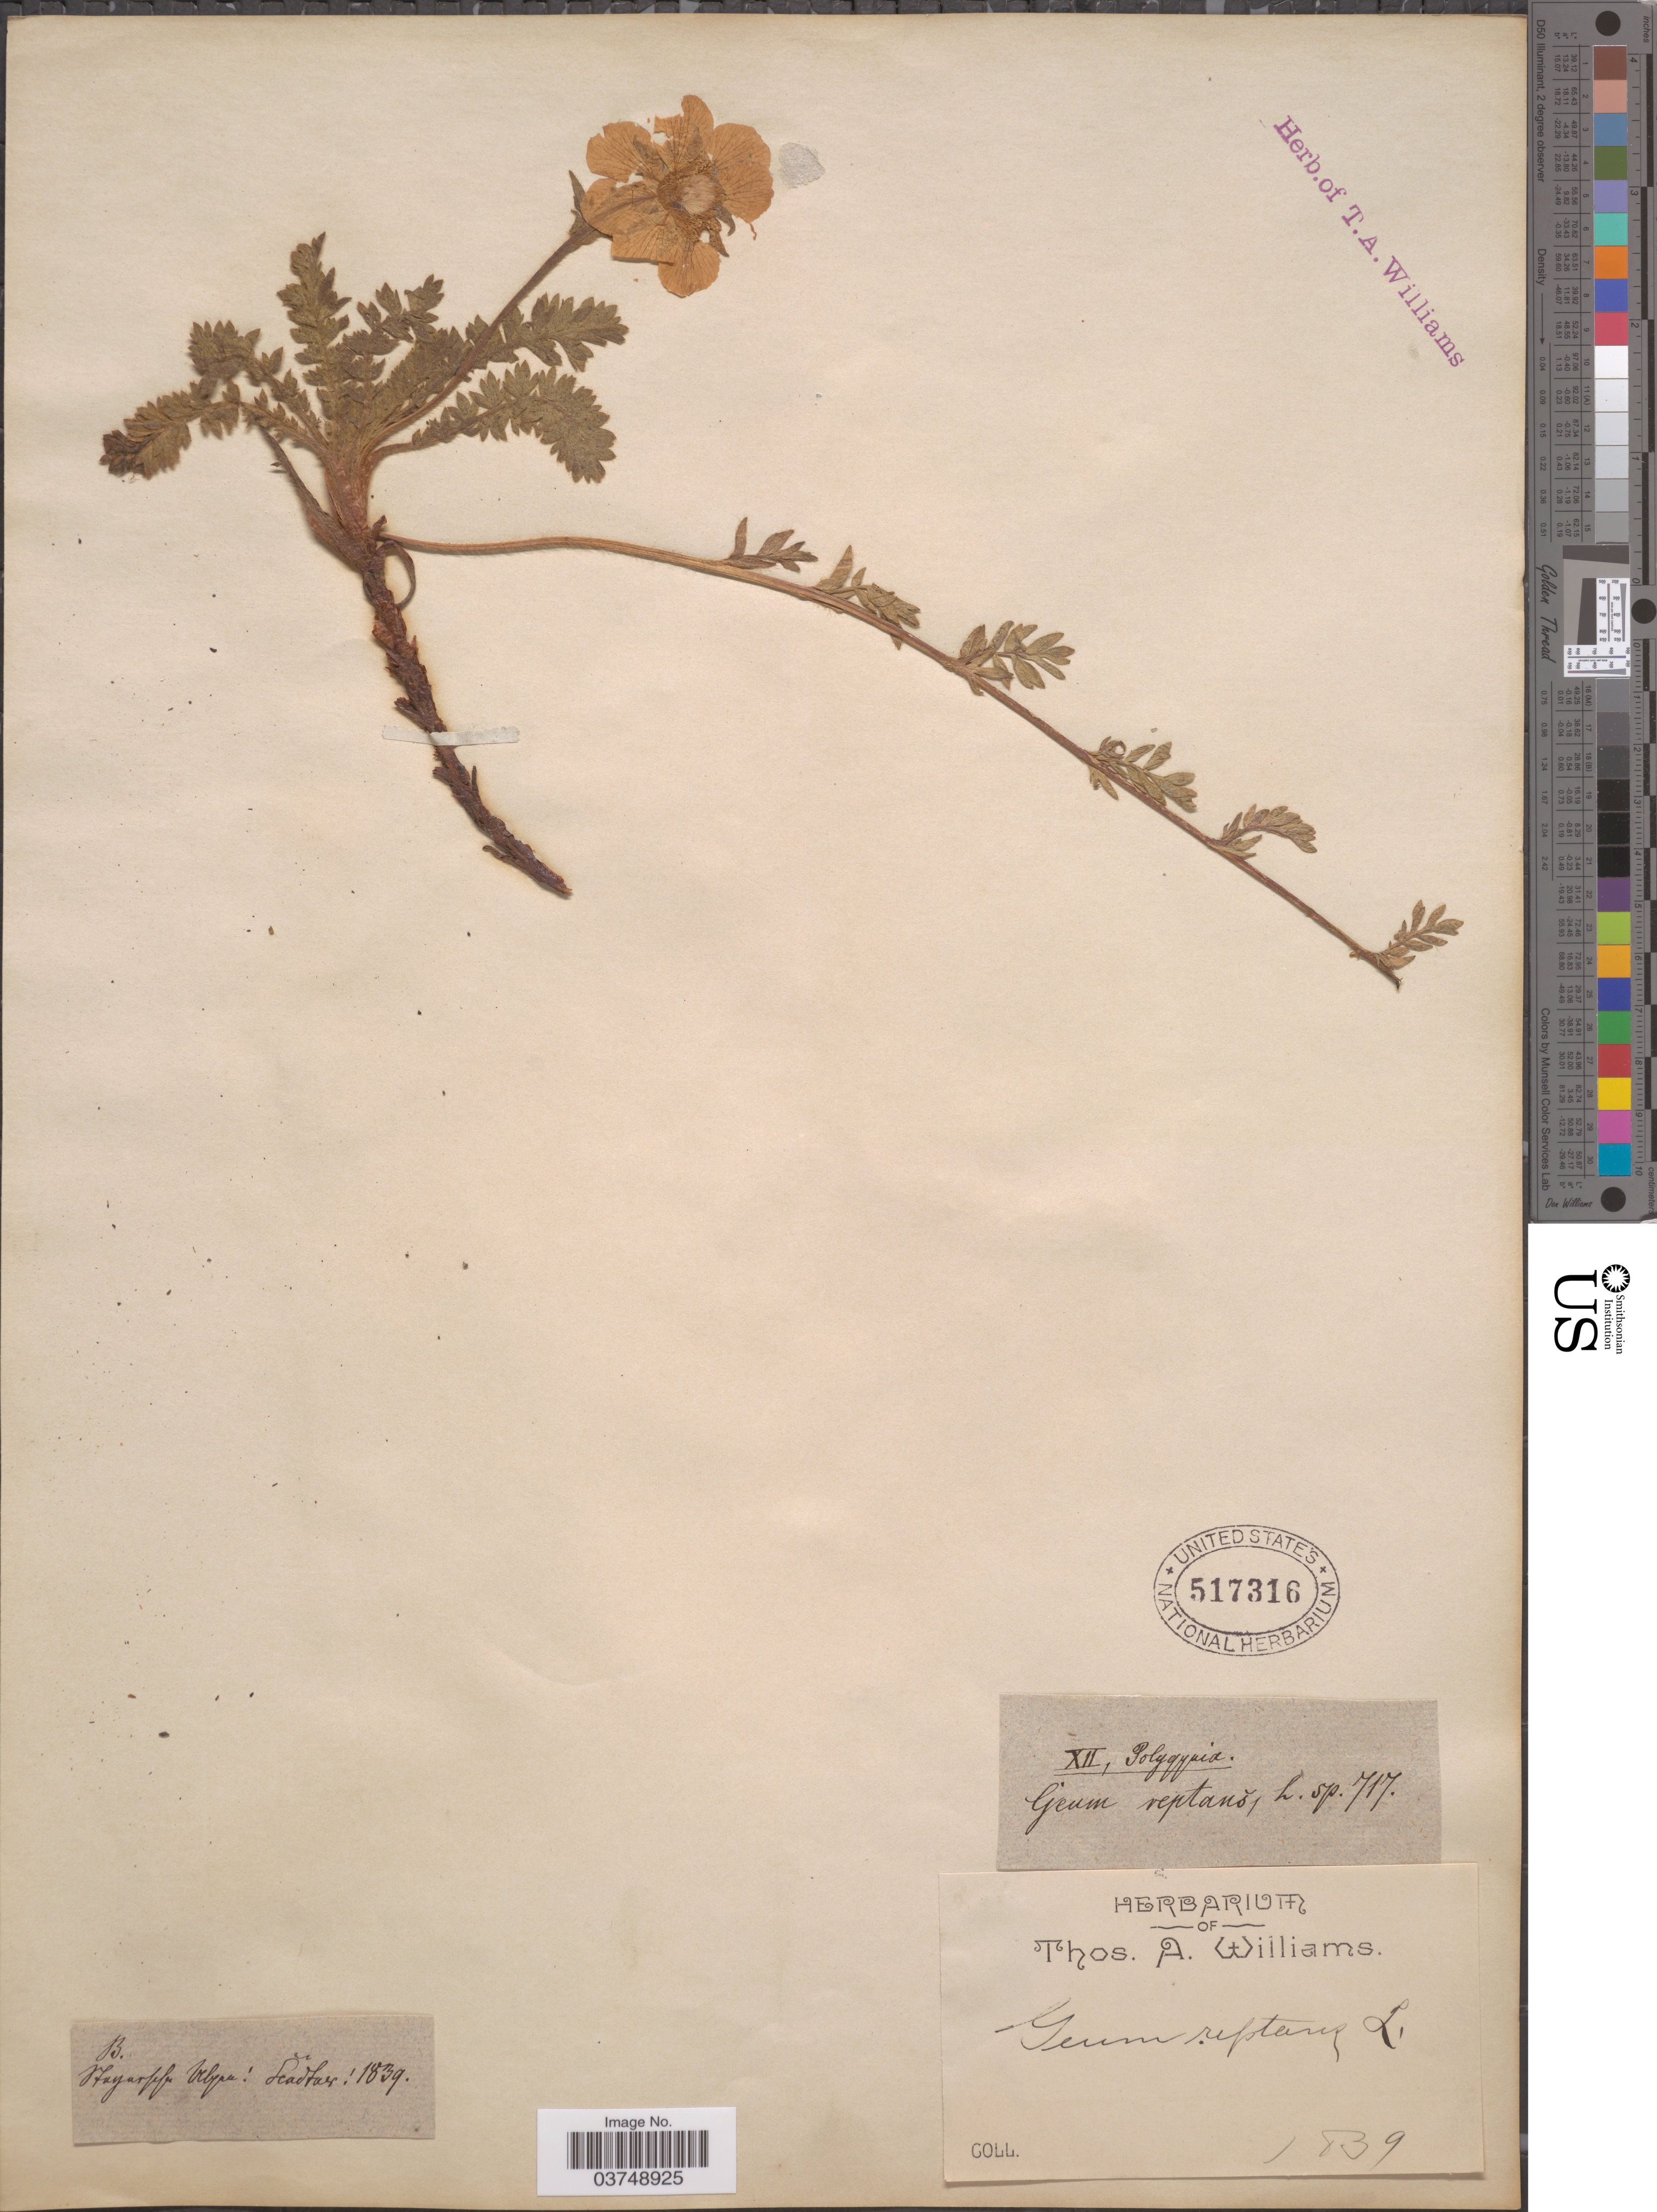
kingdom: Plantae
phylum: Tracheophyta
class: Magnoliopsida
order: Rosales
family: Rosaceae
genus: Geum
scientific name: Geum montanum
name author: L.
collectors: ex herb. Thos. A. Williams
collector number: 13*?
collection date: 1839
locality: Wayerff Velpa: Leadtar. [interpreted] [unsure placement]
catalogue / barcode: US 517316